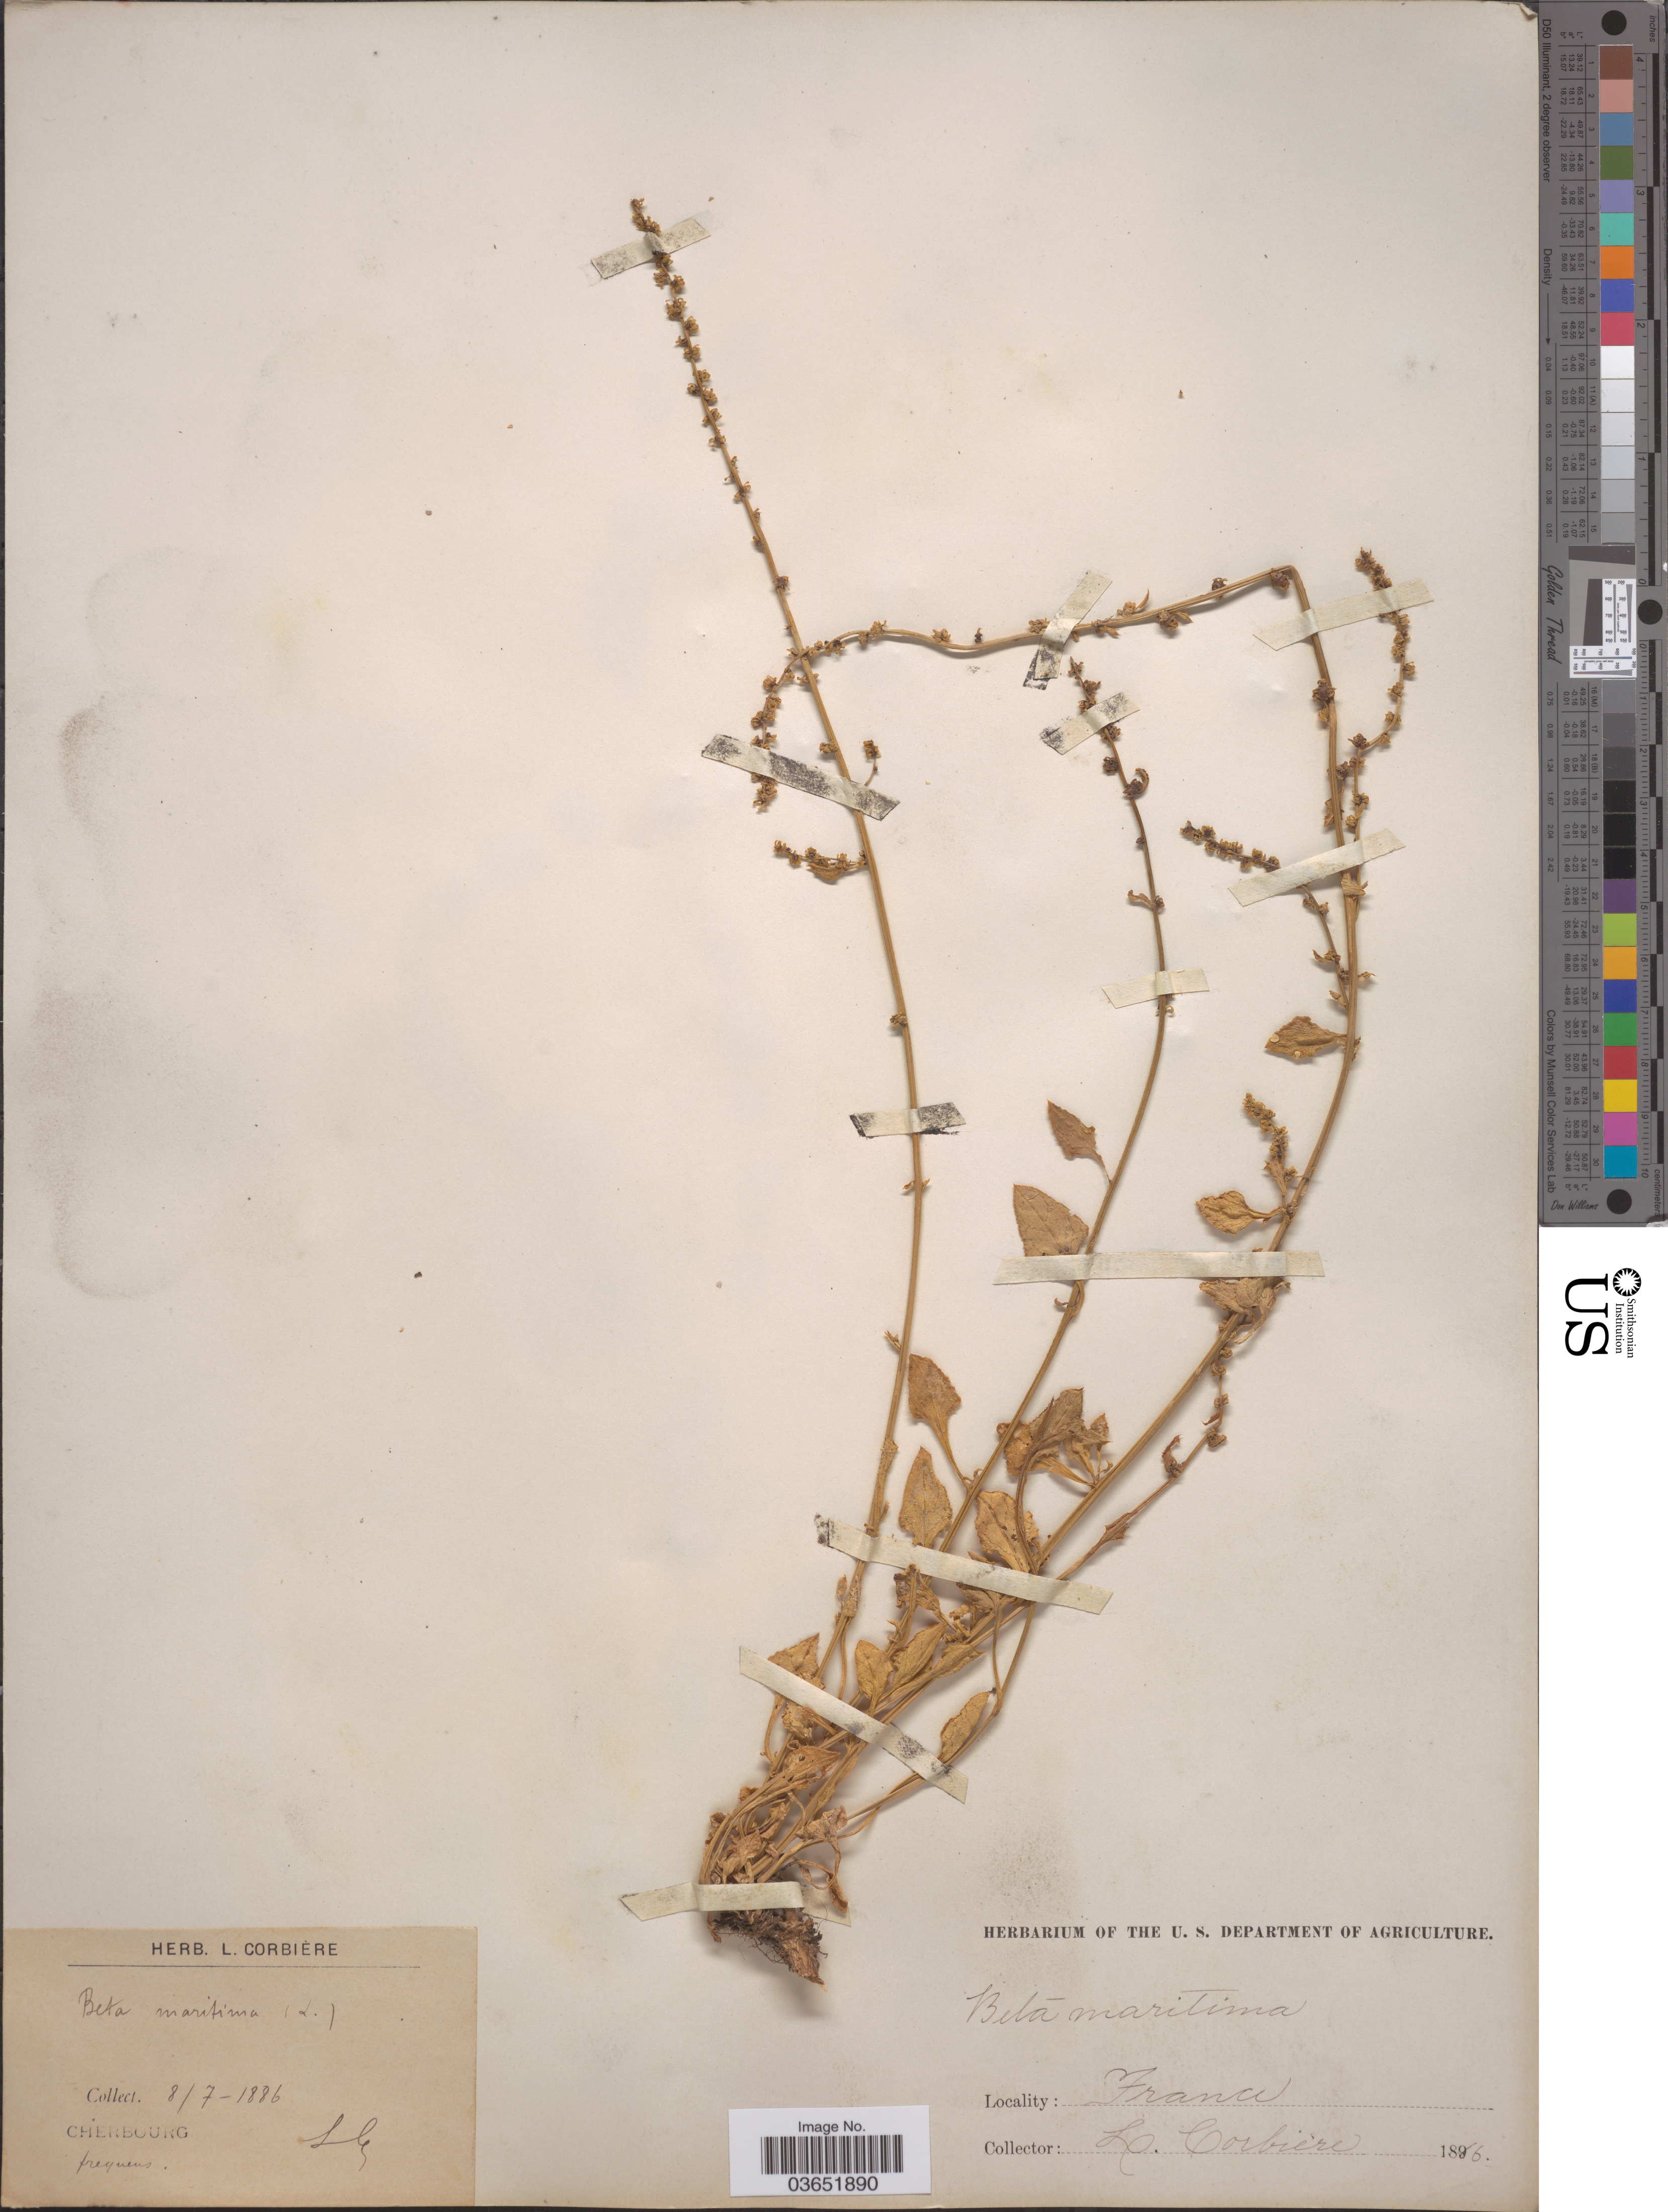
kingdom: Plantae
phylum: Tracheophyta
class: Magnoliopsida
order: Caryophyllales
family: Amaranthaceae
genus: Beta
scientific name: Beta maritima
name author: L.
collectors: L. Corbière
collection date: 1886-07-08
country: France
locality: Cherbourg.